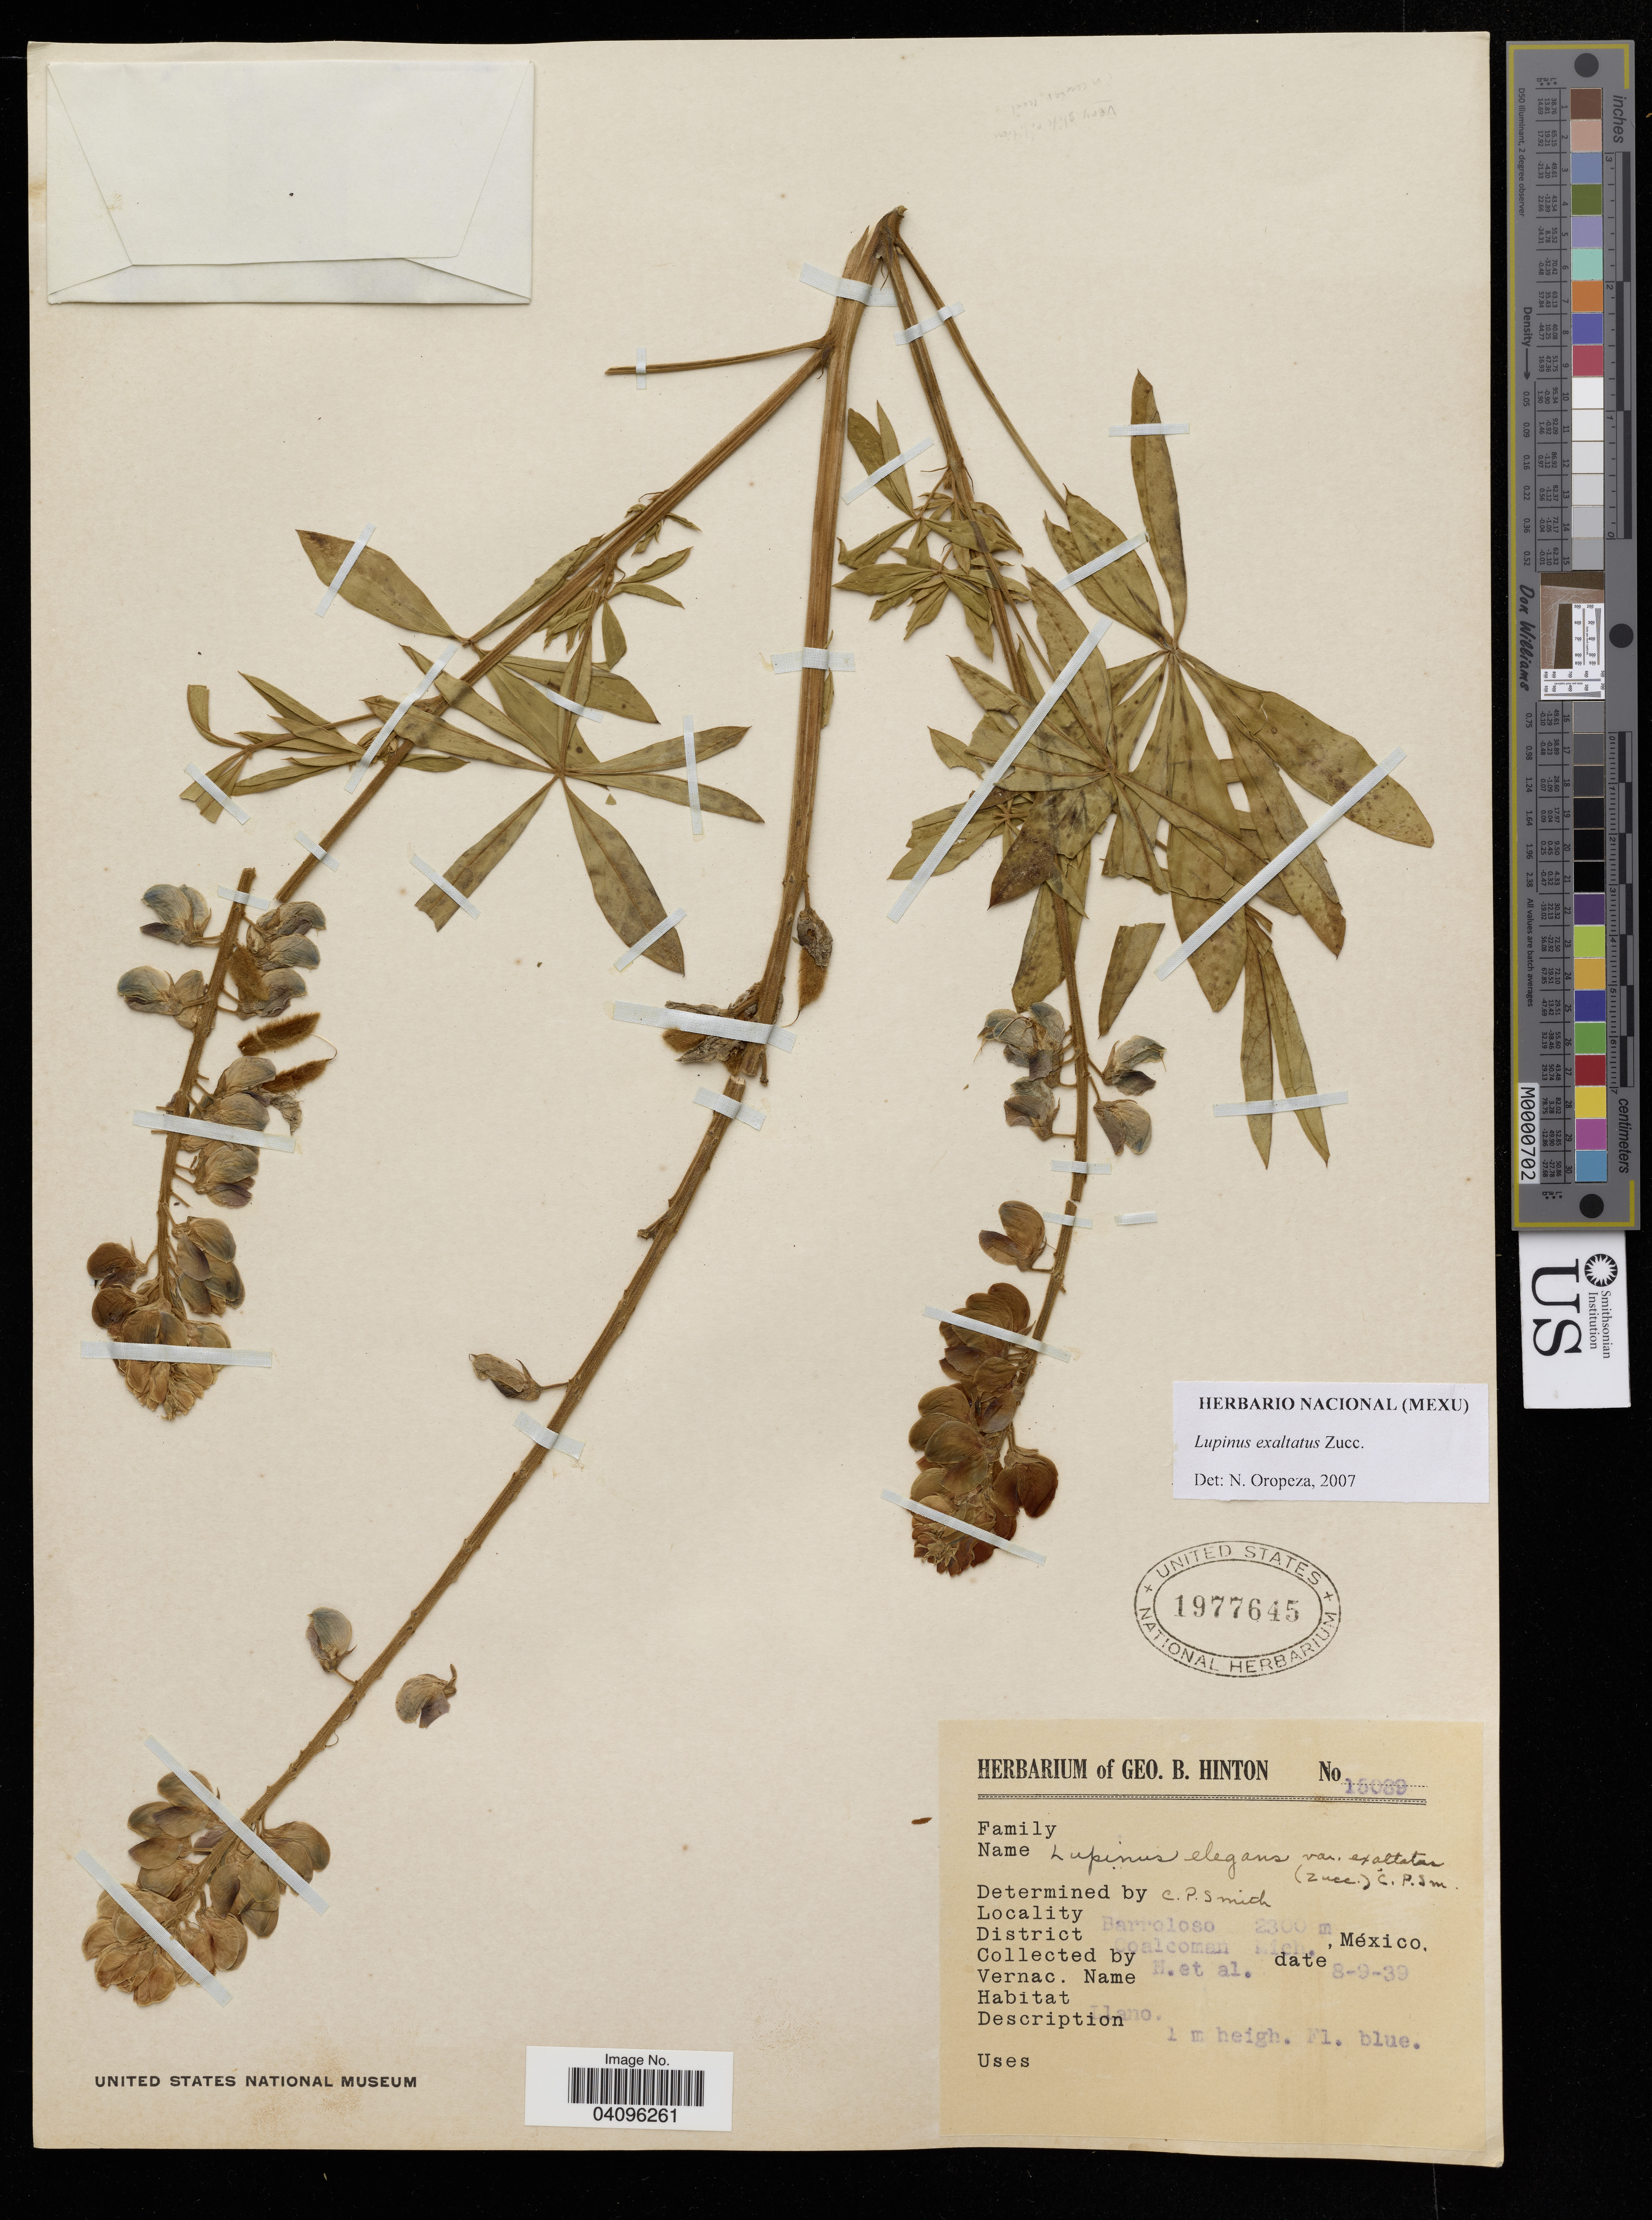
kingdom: Plantae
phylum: Tracheophyta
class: Magnoliopsida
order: Fabales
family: Fabaceae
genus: Lupinus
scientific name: Lupinus exaltatus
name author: Zucc.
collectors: G. B. Hinton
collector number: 15089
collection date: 1939-09-08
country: Mexico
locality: Barroloso.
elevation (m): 2300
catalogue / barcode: US 1977645